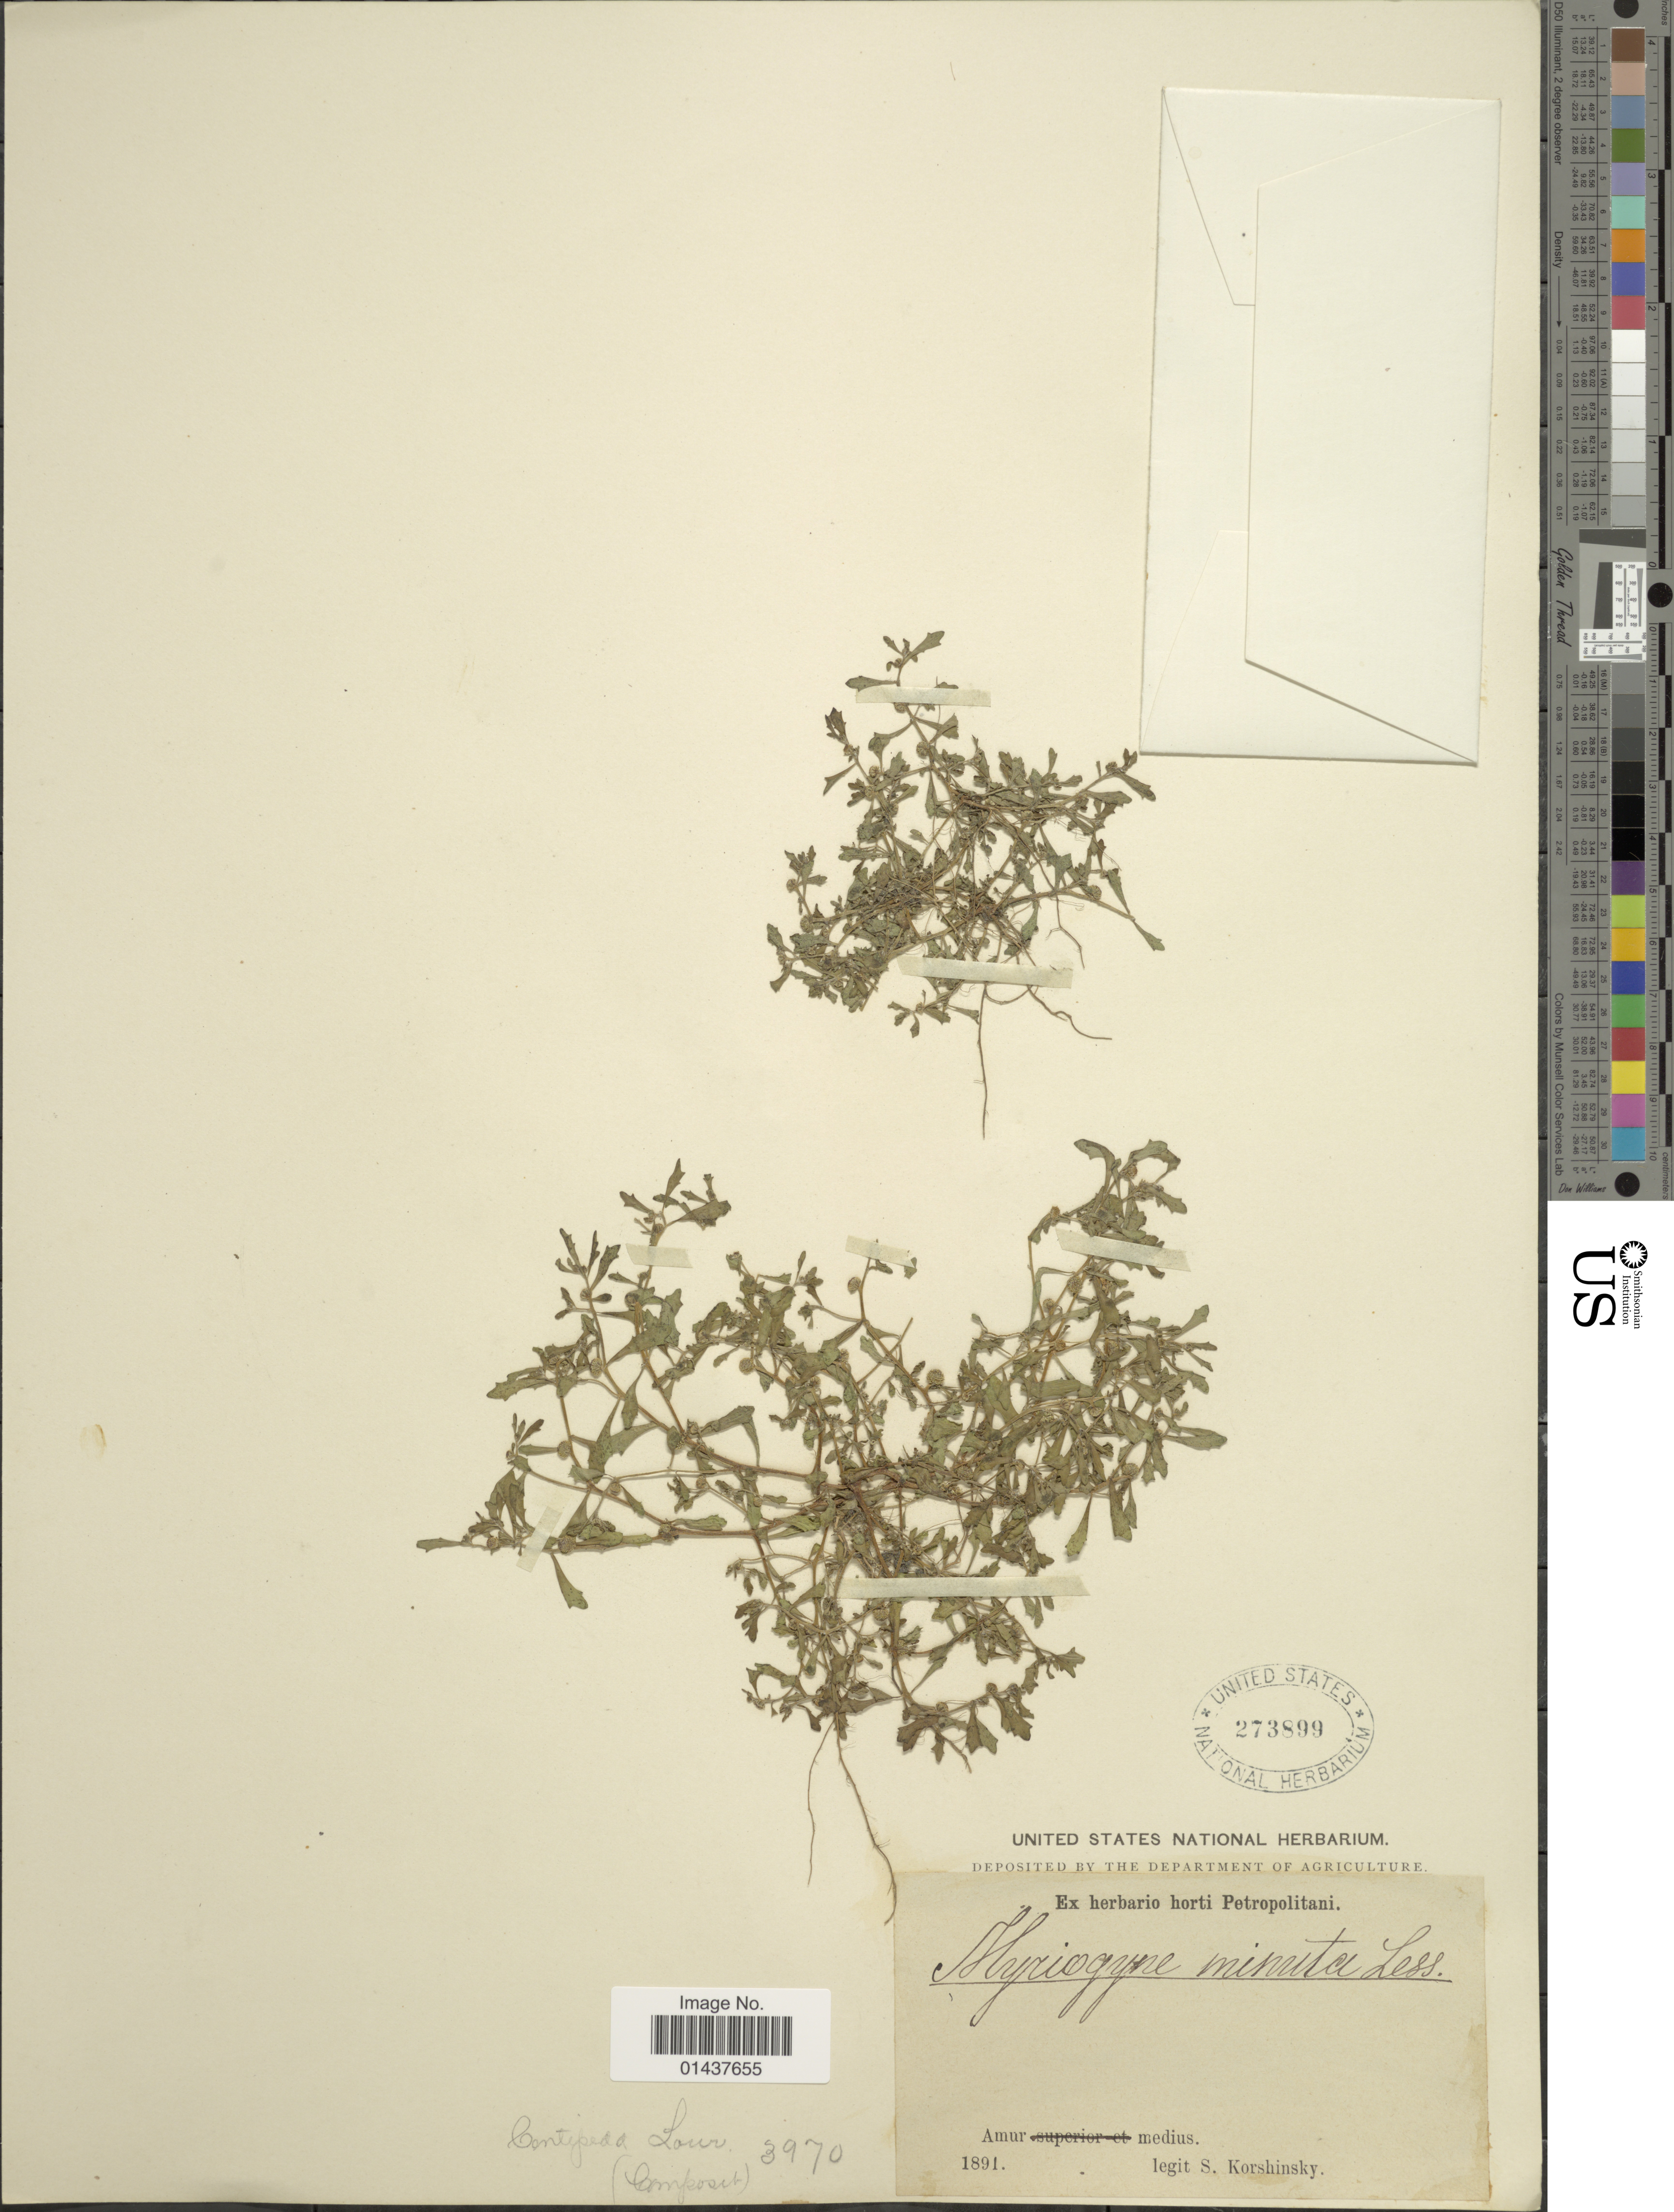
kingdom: Plantae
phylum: Tracheophyta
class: Magnoliopsida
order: Asterales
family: Asteraceae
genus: Centipeda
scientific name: Centipeda minima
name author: (L.) A. Braun & Asch.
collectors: S. I. Korshinsky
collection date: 1891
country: Russian Federation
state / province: Amur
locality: Amur medius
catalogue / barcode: US 273899